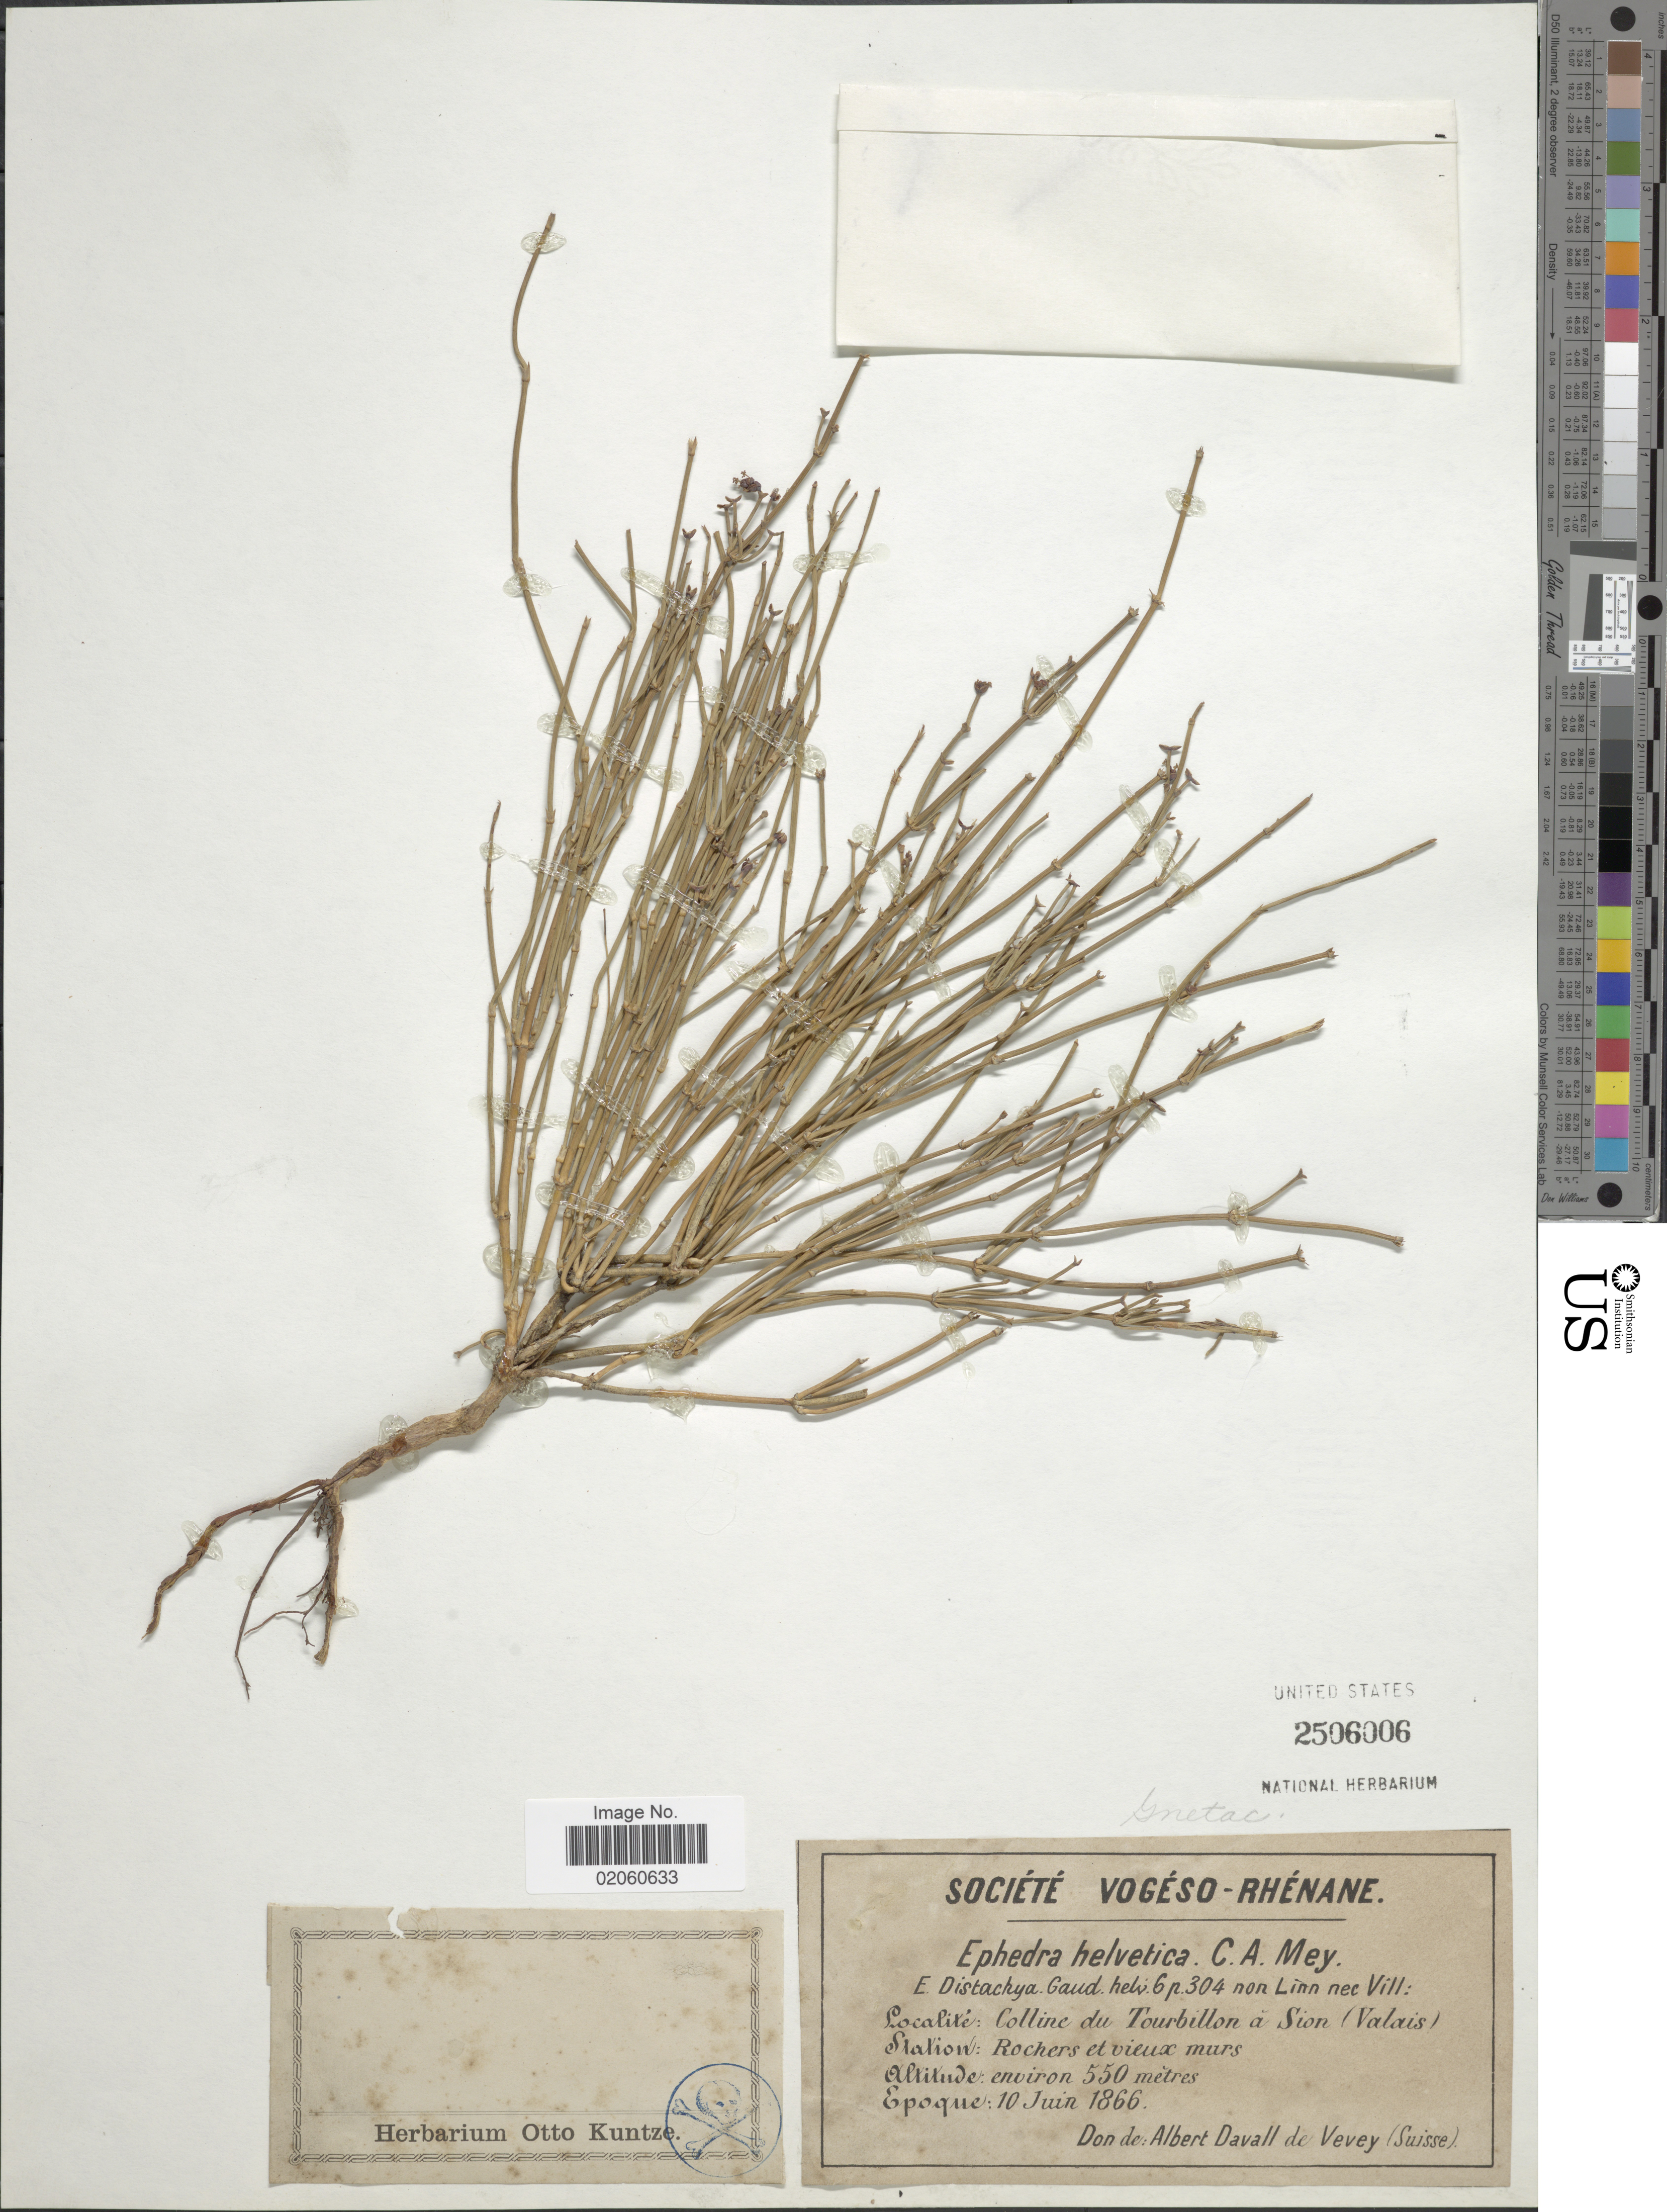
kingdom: Plantae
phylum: Tracheophyta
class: Gnetopsida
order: Ephedrales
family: Ephedraceae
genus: Ephedra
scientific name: Ephedra helvetica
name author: C.A. Mey.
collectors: A. Vevey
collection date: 1866-06-10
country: Switzerland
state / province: Valais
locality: Colline du Tourbillon a Sion (Valais), Societe Vogeso-Rhenane.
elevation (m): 550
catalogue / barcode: US 2506006